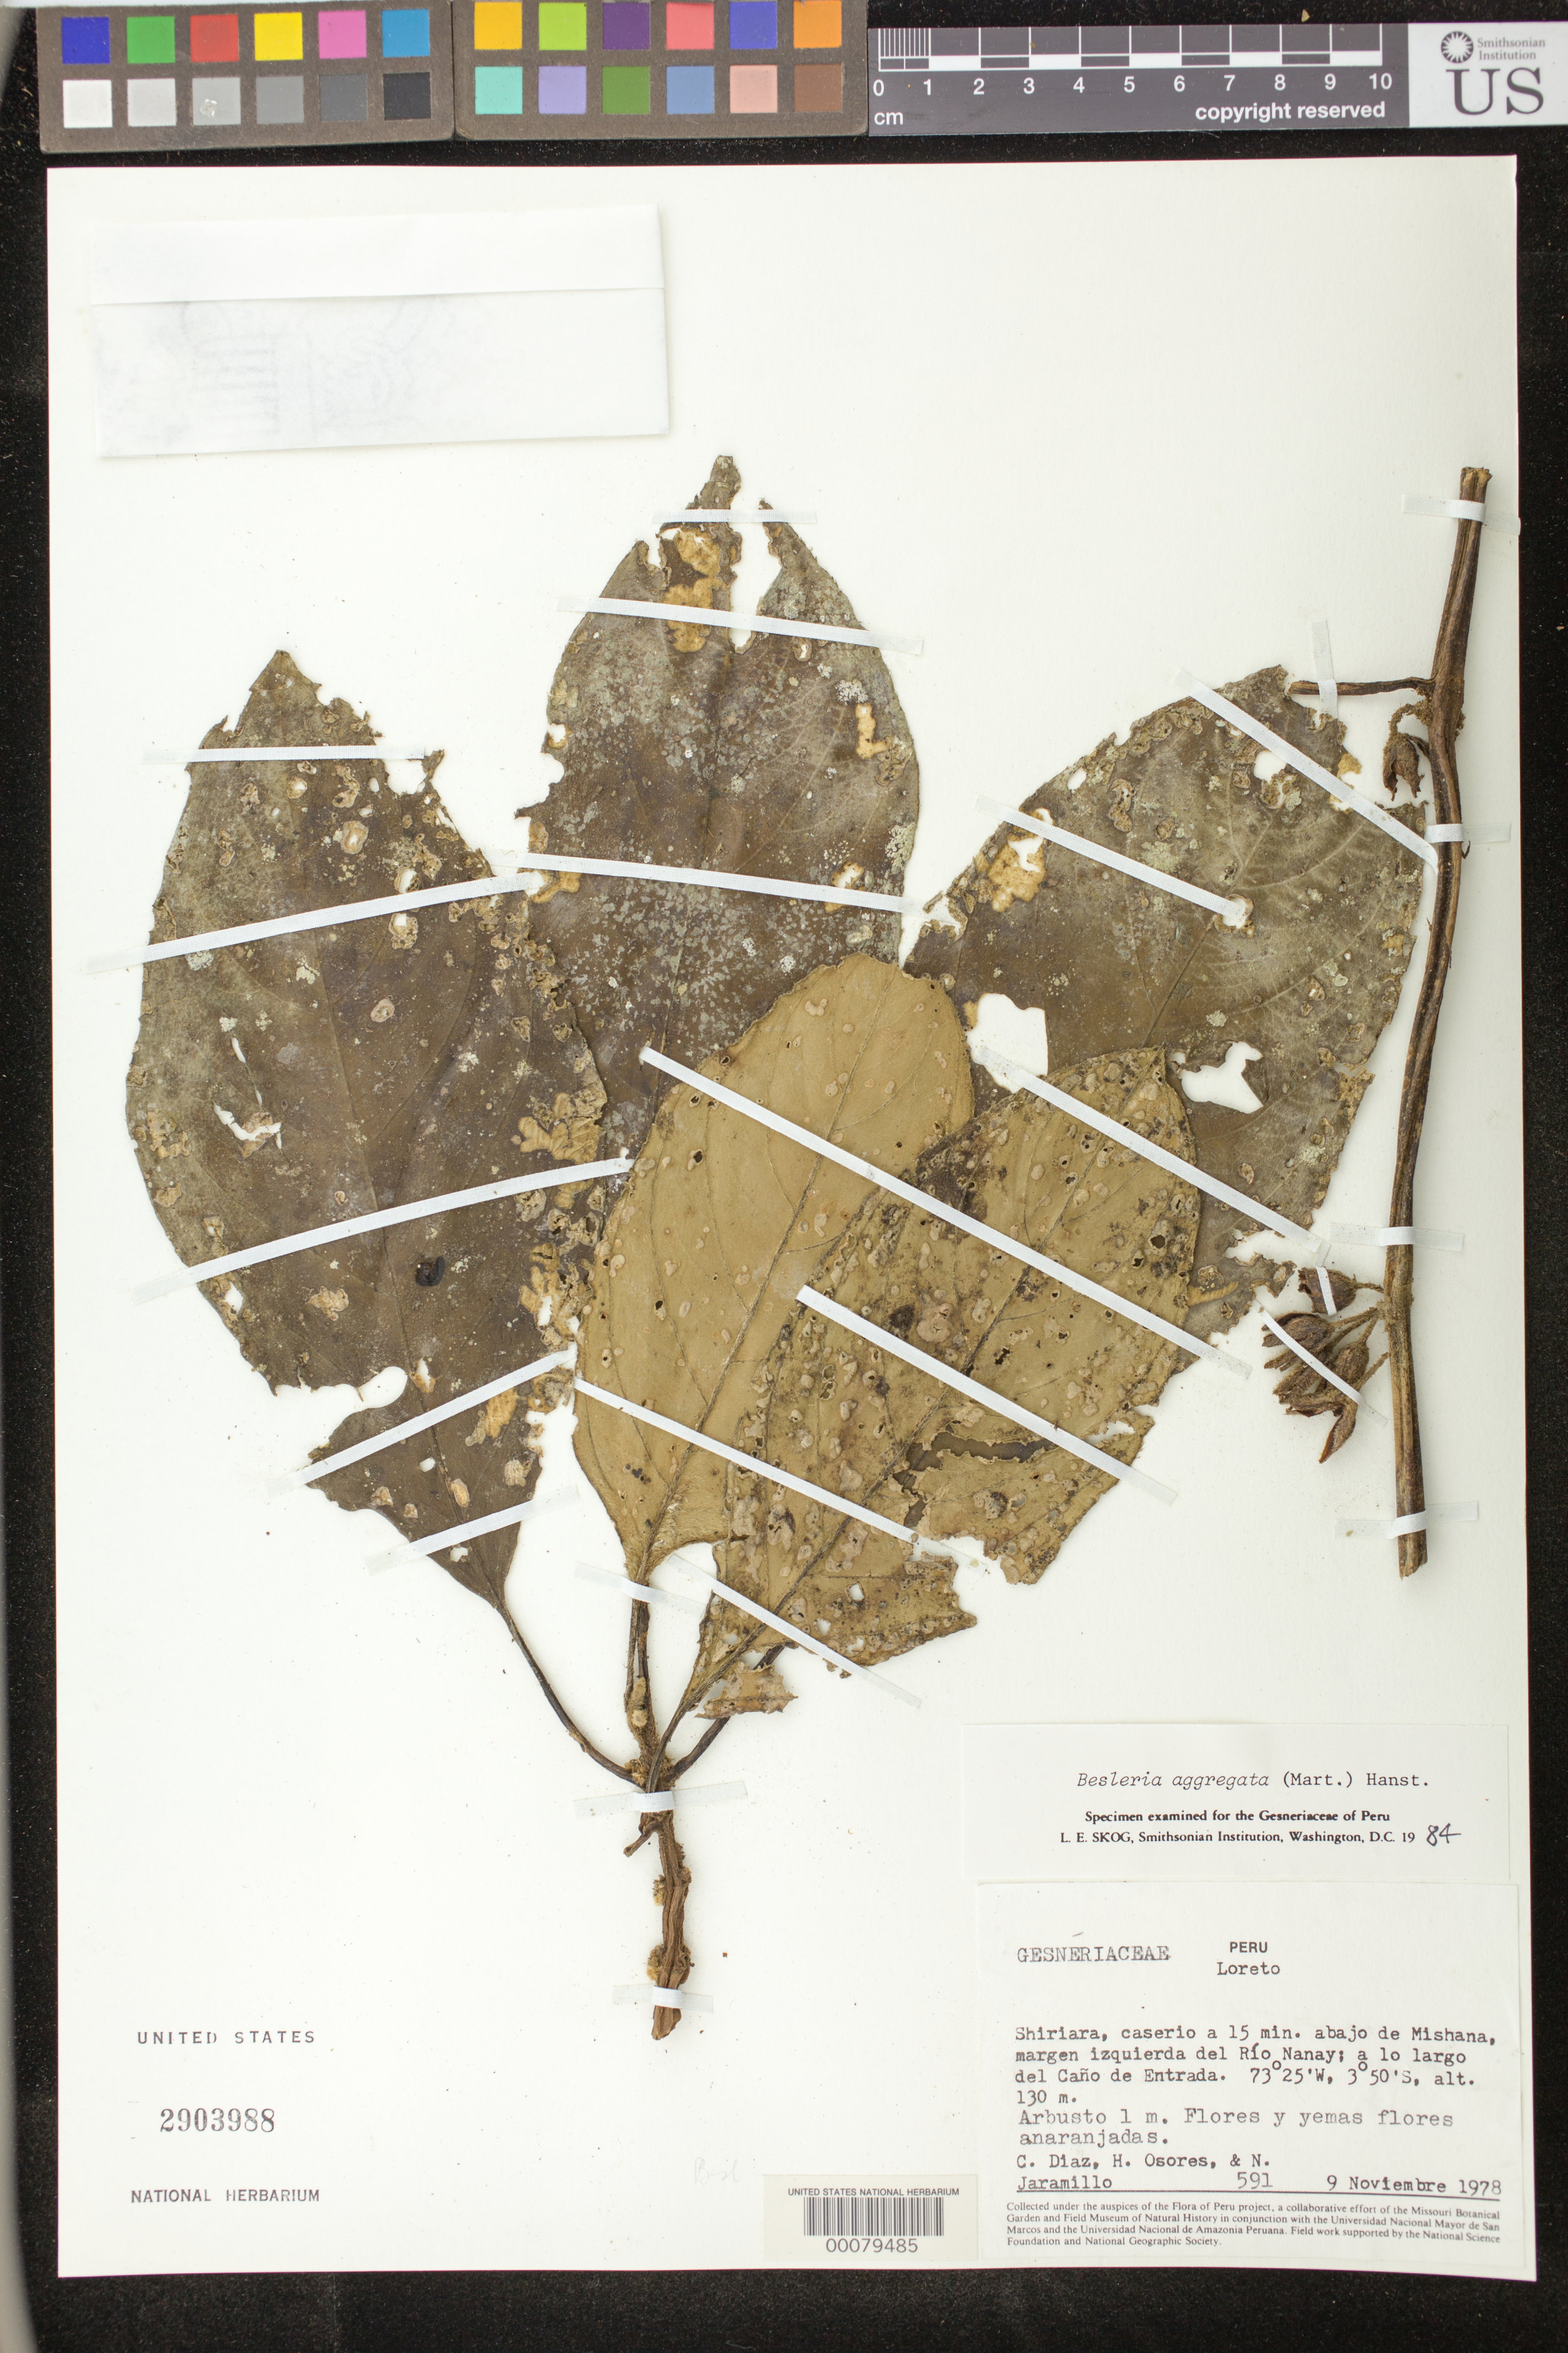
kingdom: Plantae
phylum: Tracheophyta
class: Magnoliopsida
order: Lamiales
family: Gesneriaceae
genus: Besleria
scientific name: Besleria aggregata var. aggregata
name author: (Mart.) Hanst.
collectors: C. Díaz S., H. Osores & N. Jaramillo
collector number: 591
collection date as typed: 09 Nov 1978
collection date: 1978-11-09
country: Peru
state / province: Loreto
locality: Shiriara, Caserio a 15 min below Mishana, left-hand bank of Rio Nanay, along Cano de entrada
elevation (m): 130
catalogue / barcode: US 2903988